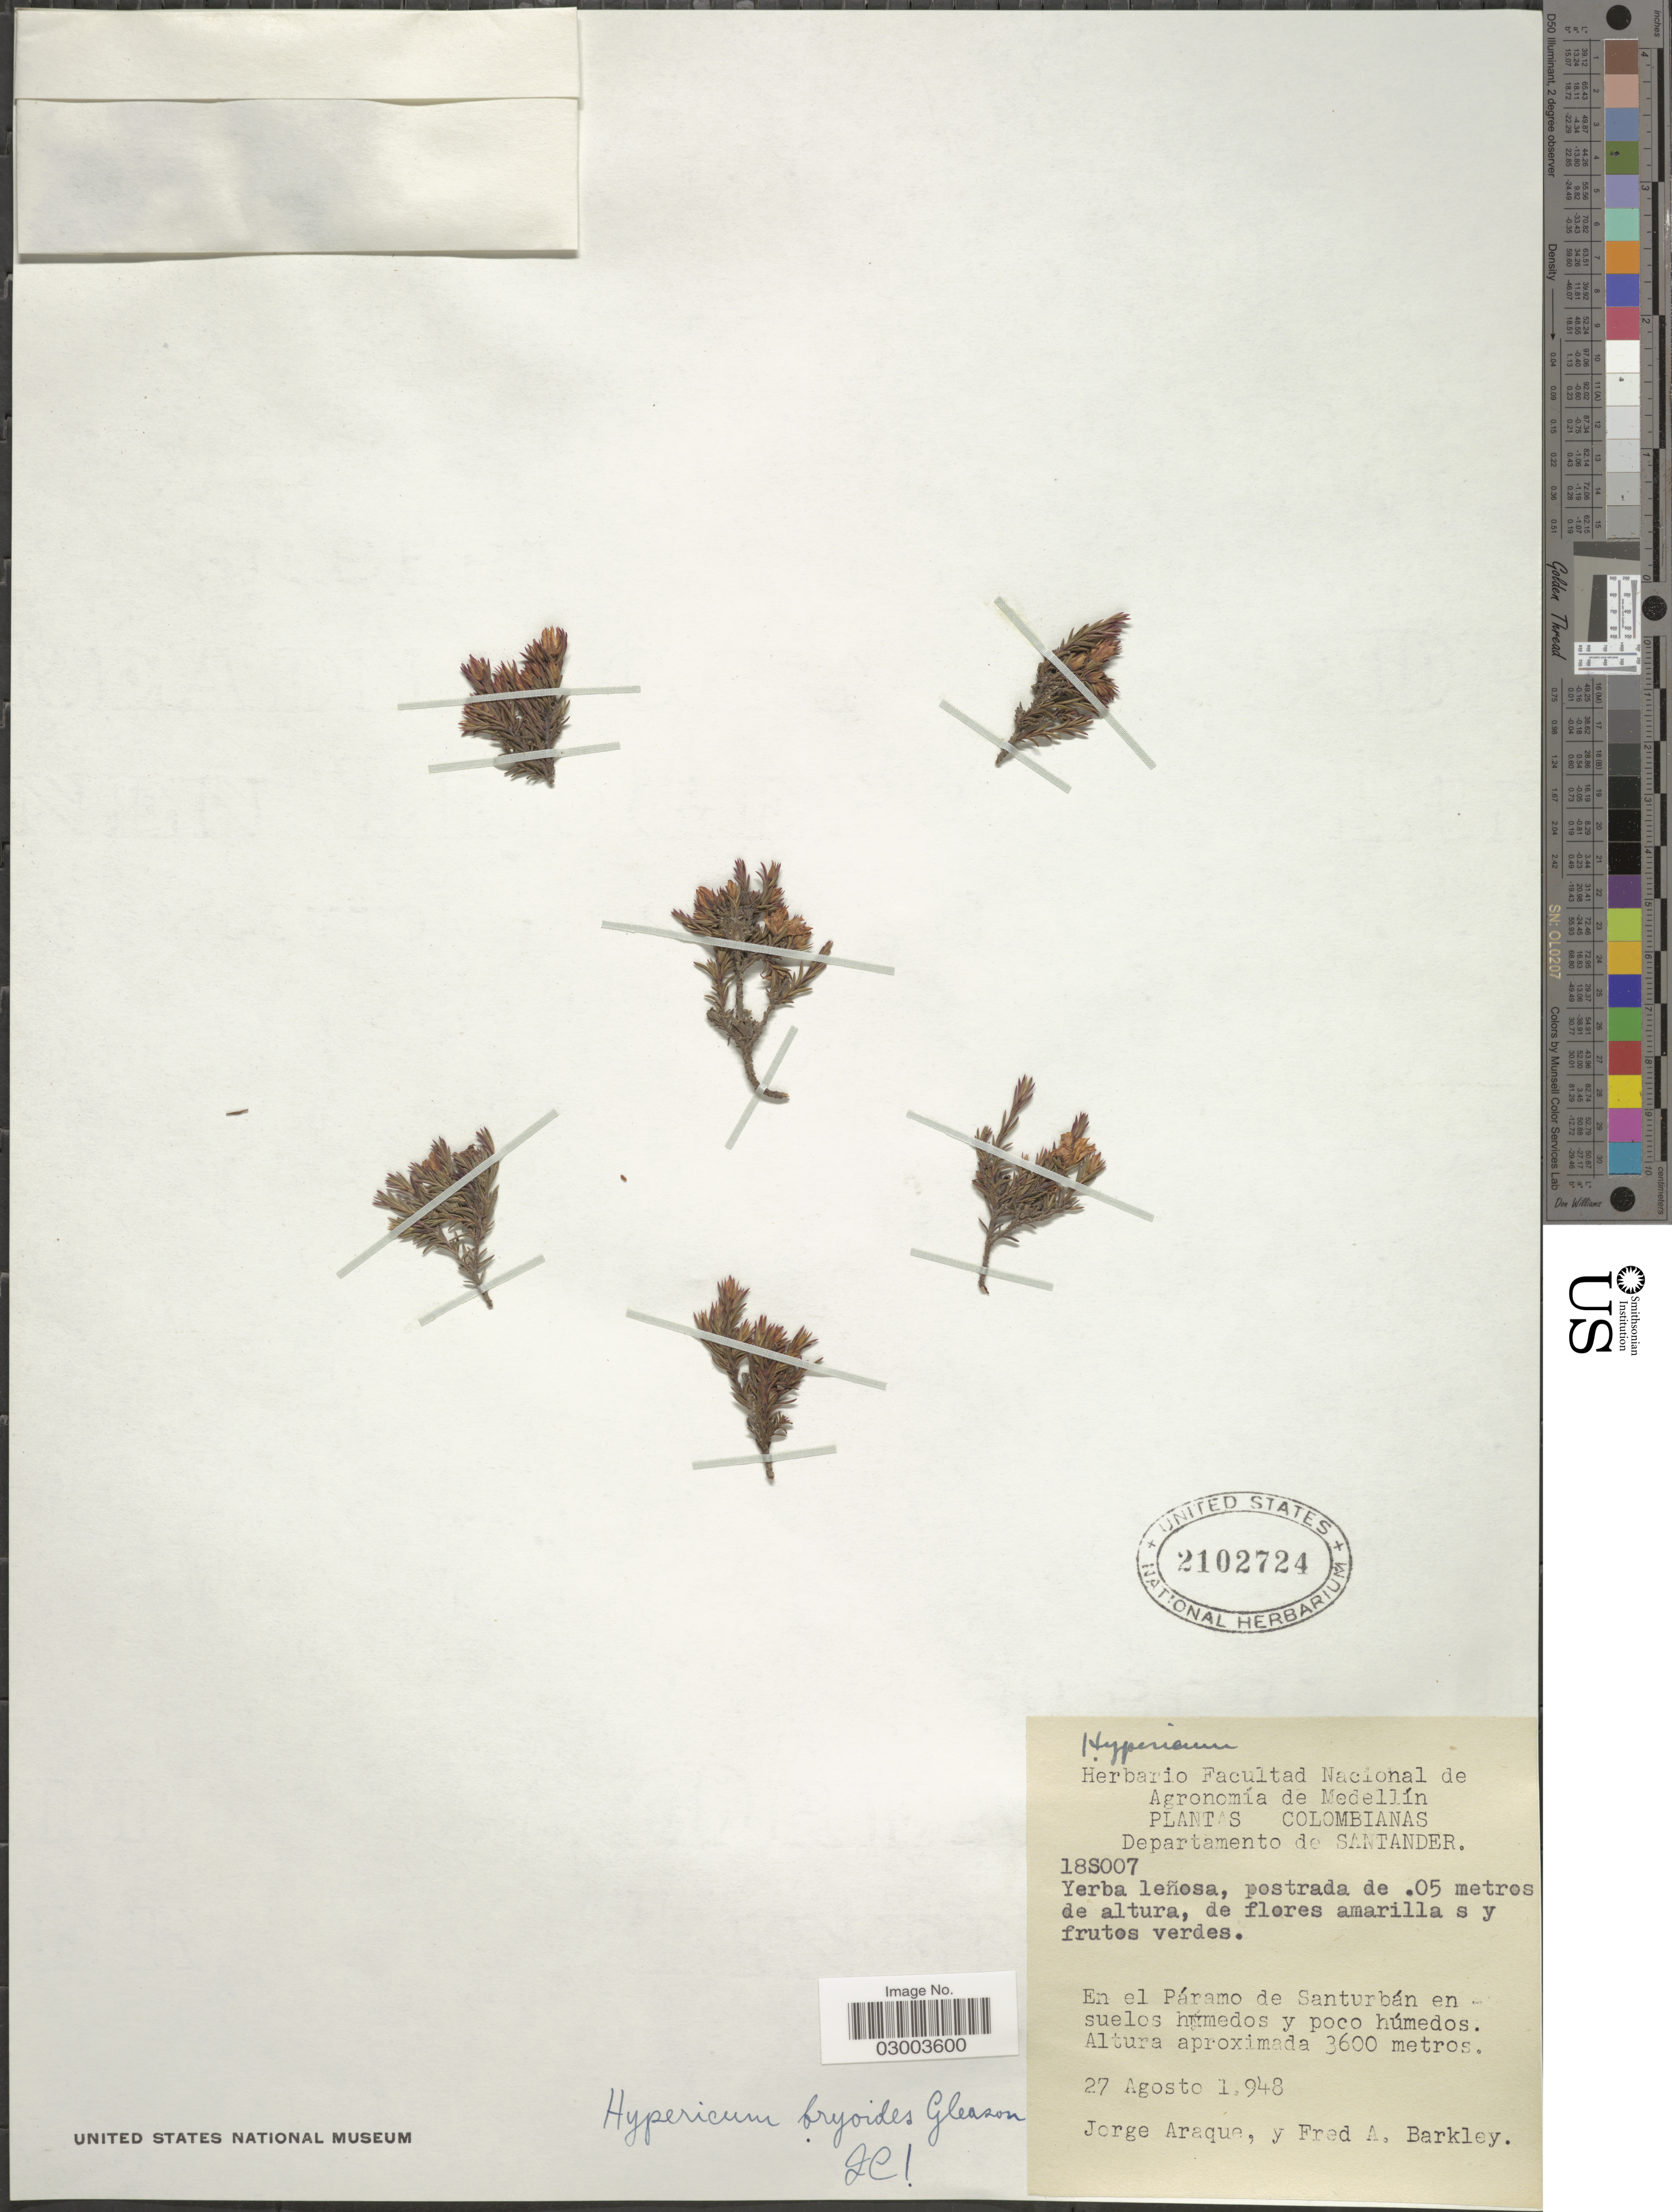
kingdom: Plantae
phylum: Tracheophyta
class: Magnoliopsida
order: Malpighiales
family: Hypericaceae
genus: Hypericum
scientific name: Hypericum bryoides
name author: Gleason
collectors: J. Araque & F. A. Barkley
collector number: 18S007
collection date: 1948-08-27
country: Colombia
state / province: Santander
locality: Departamento de Santander. En el Páramo de Santurbán en suelos humedos y poco húmedos.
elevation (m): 3600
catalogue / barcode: US 2102724